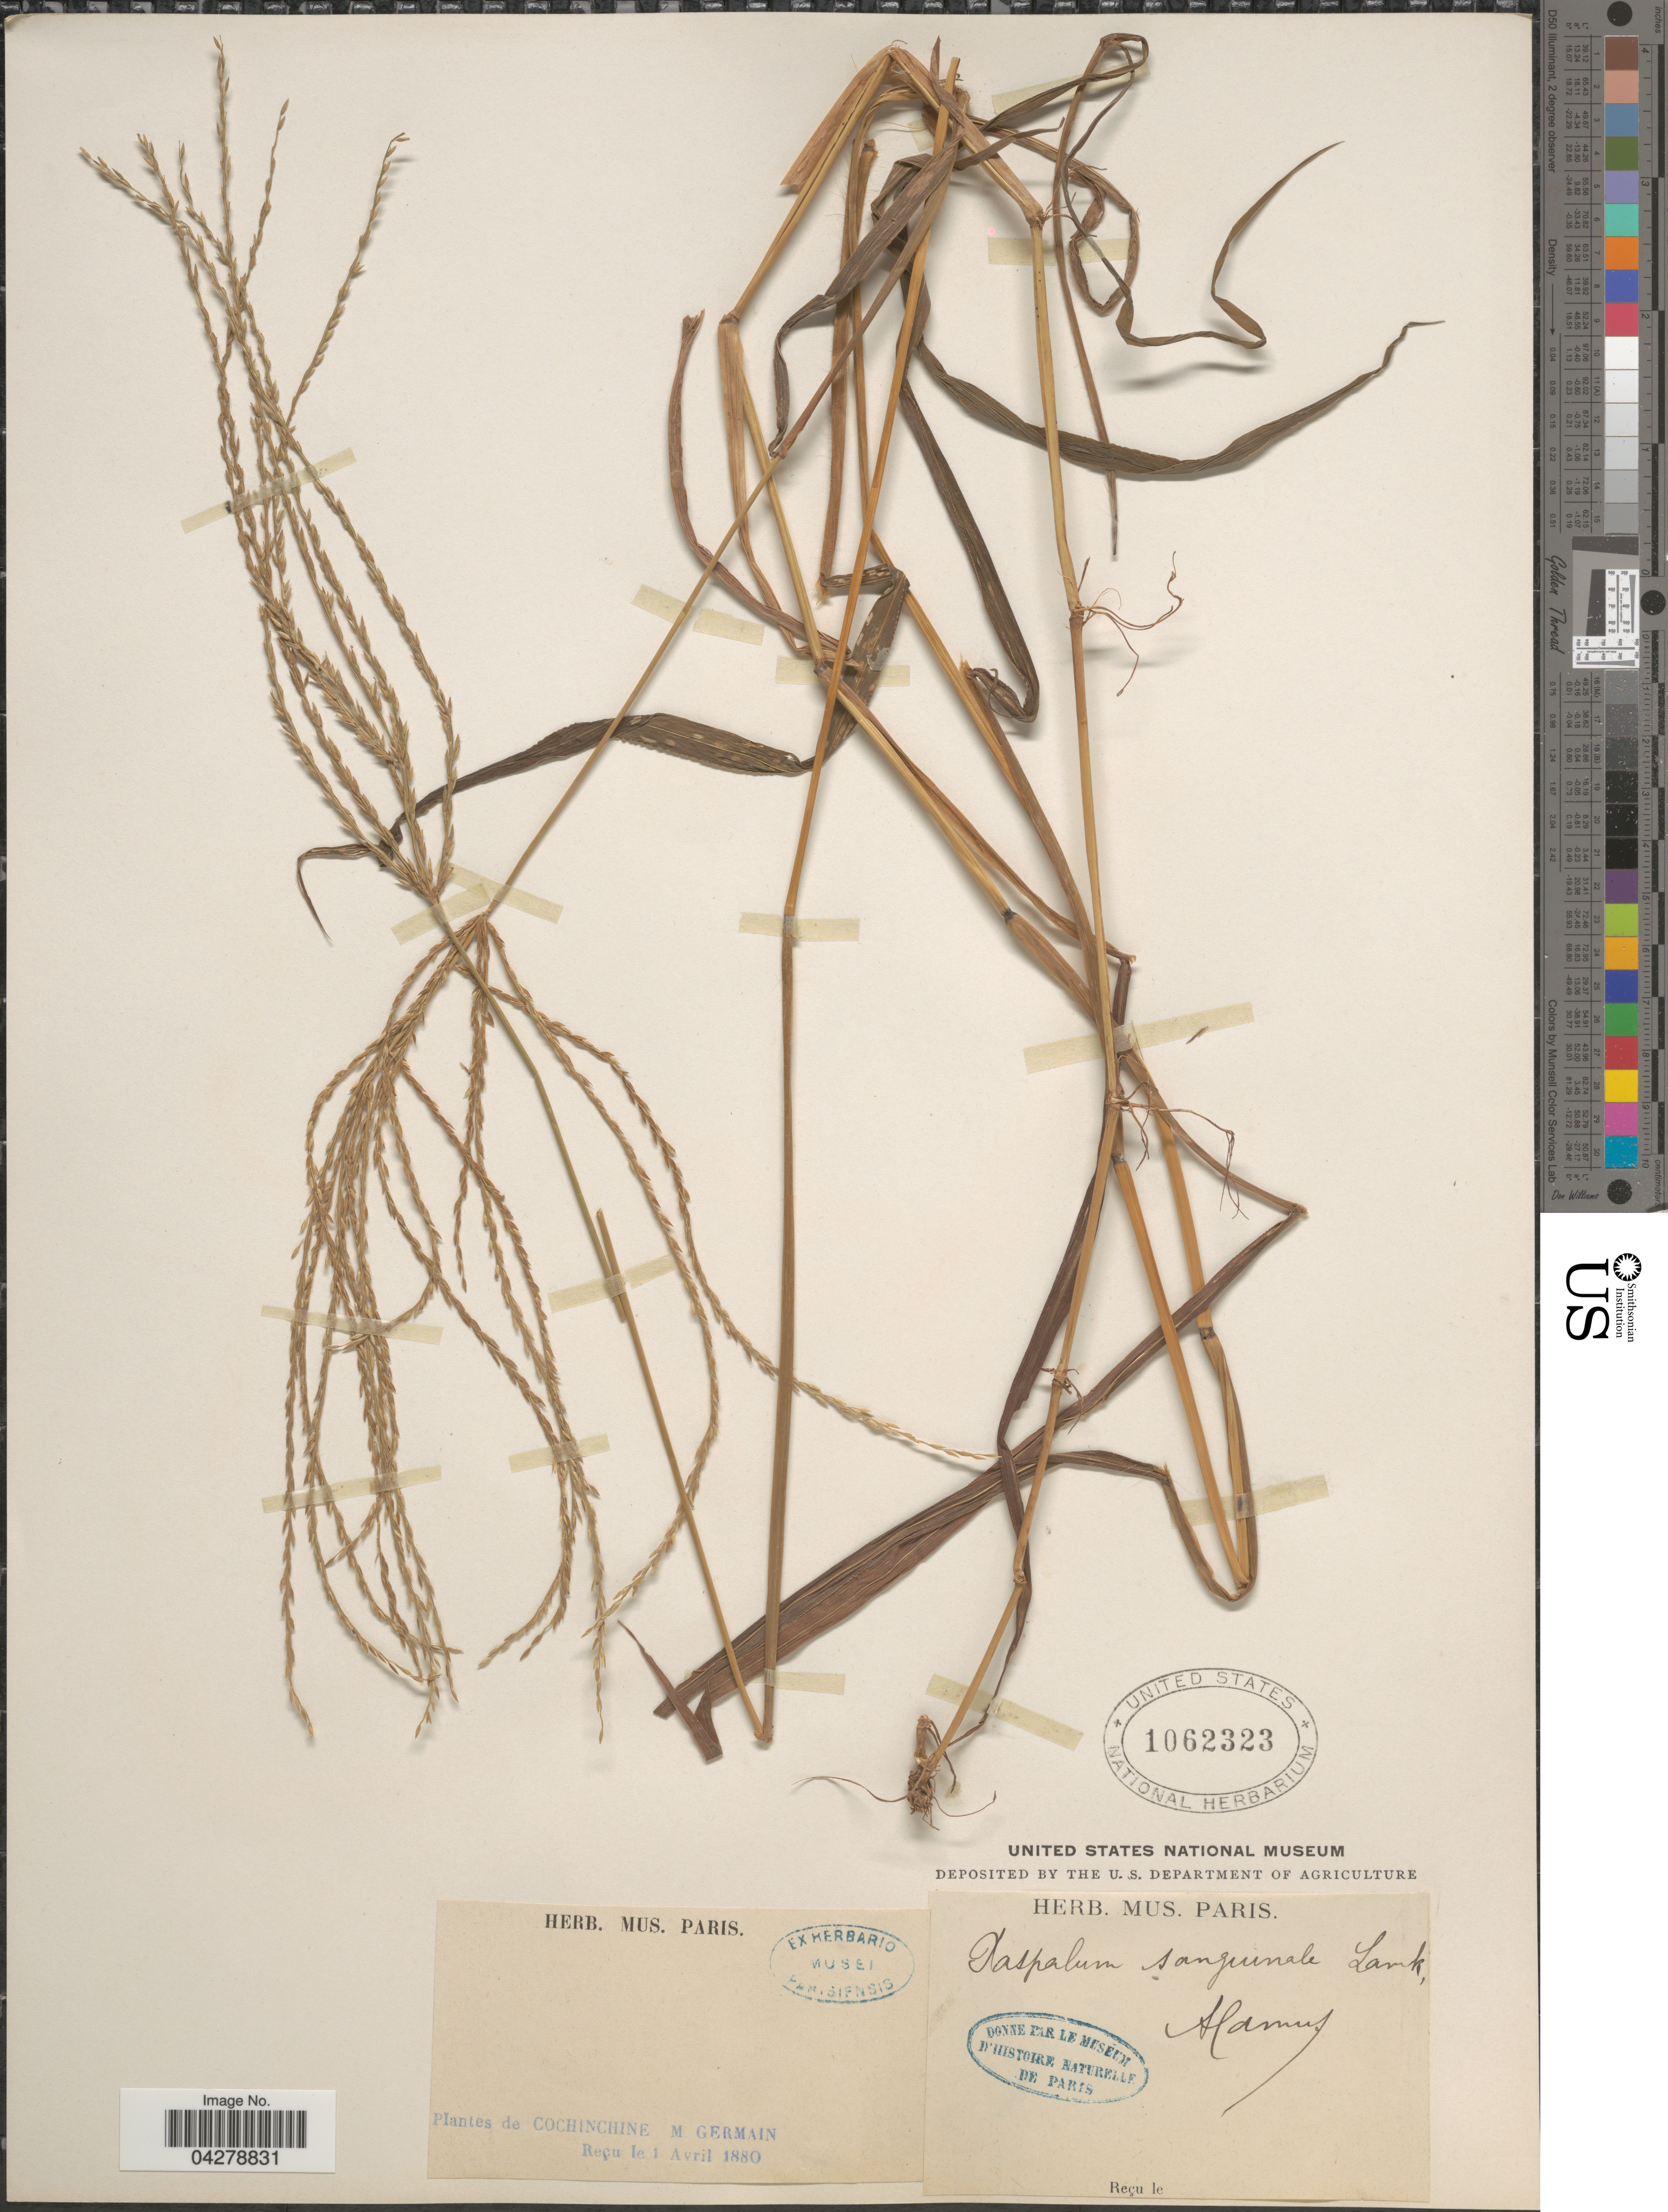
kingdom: Plantae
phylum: Tracheophyta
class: Liliopsida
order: Poales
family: Poaceae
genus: Digitaria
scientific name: Digitaria sp.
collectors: M. Germain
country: Vietnam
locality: Cochinchine.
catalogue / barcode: US 1062323